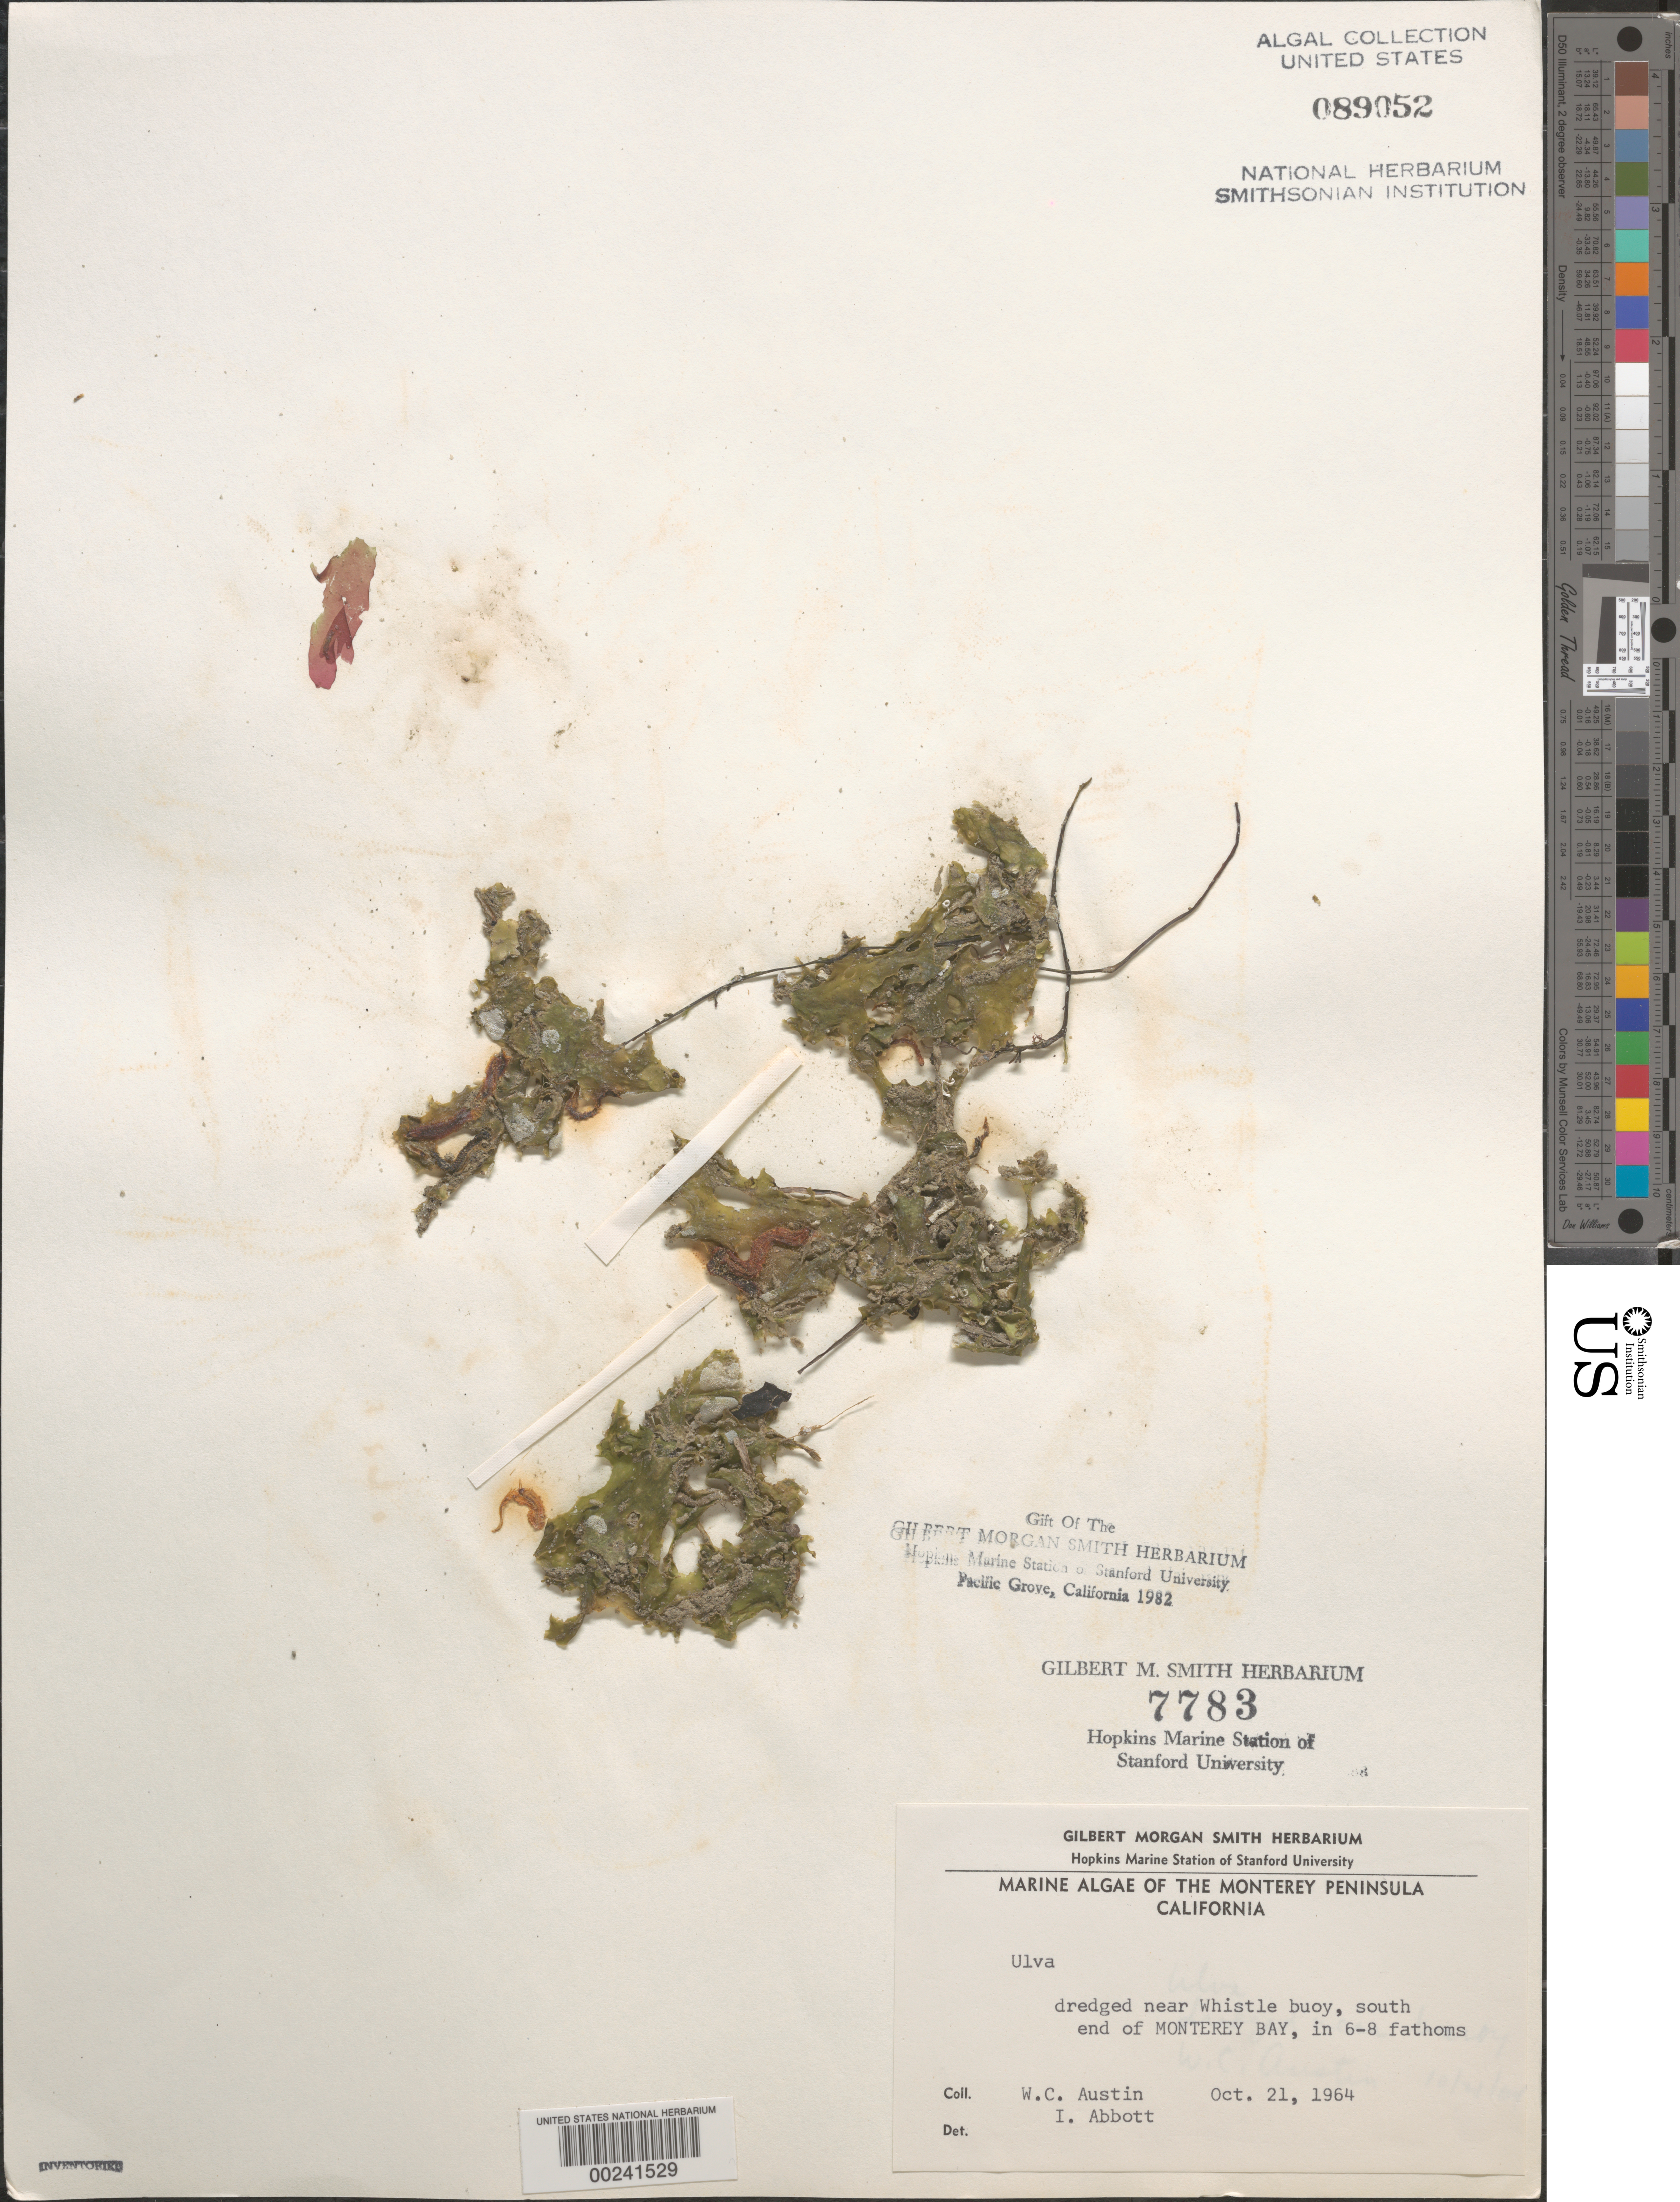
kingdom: Plantae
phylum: Chlorophyta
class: Ulvophyceae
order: Ulvales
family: Ulvaceae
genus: Ulva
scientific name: Ulva sp.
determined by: Abbott, Isabella A.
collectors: W. Austin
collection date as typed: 21 Oct 1964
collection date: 1964-10-21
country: United States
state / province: California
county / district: Monterey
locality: Monterey Bay, south end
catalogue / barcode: US 89052